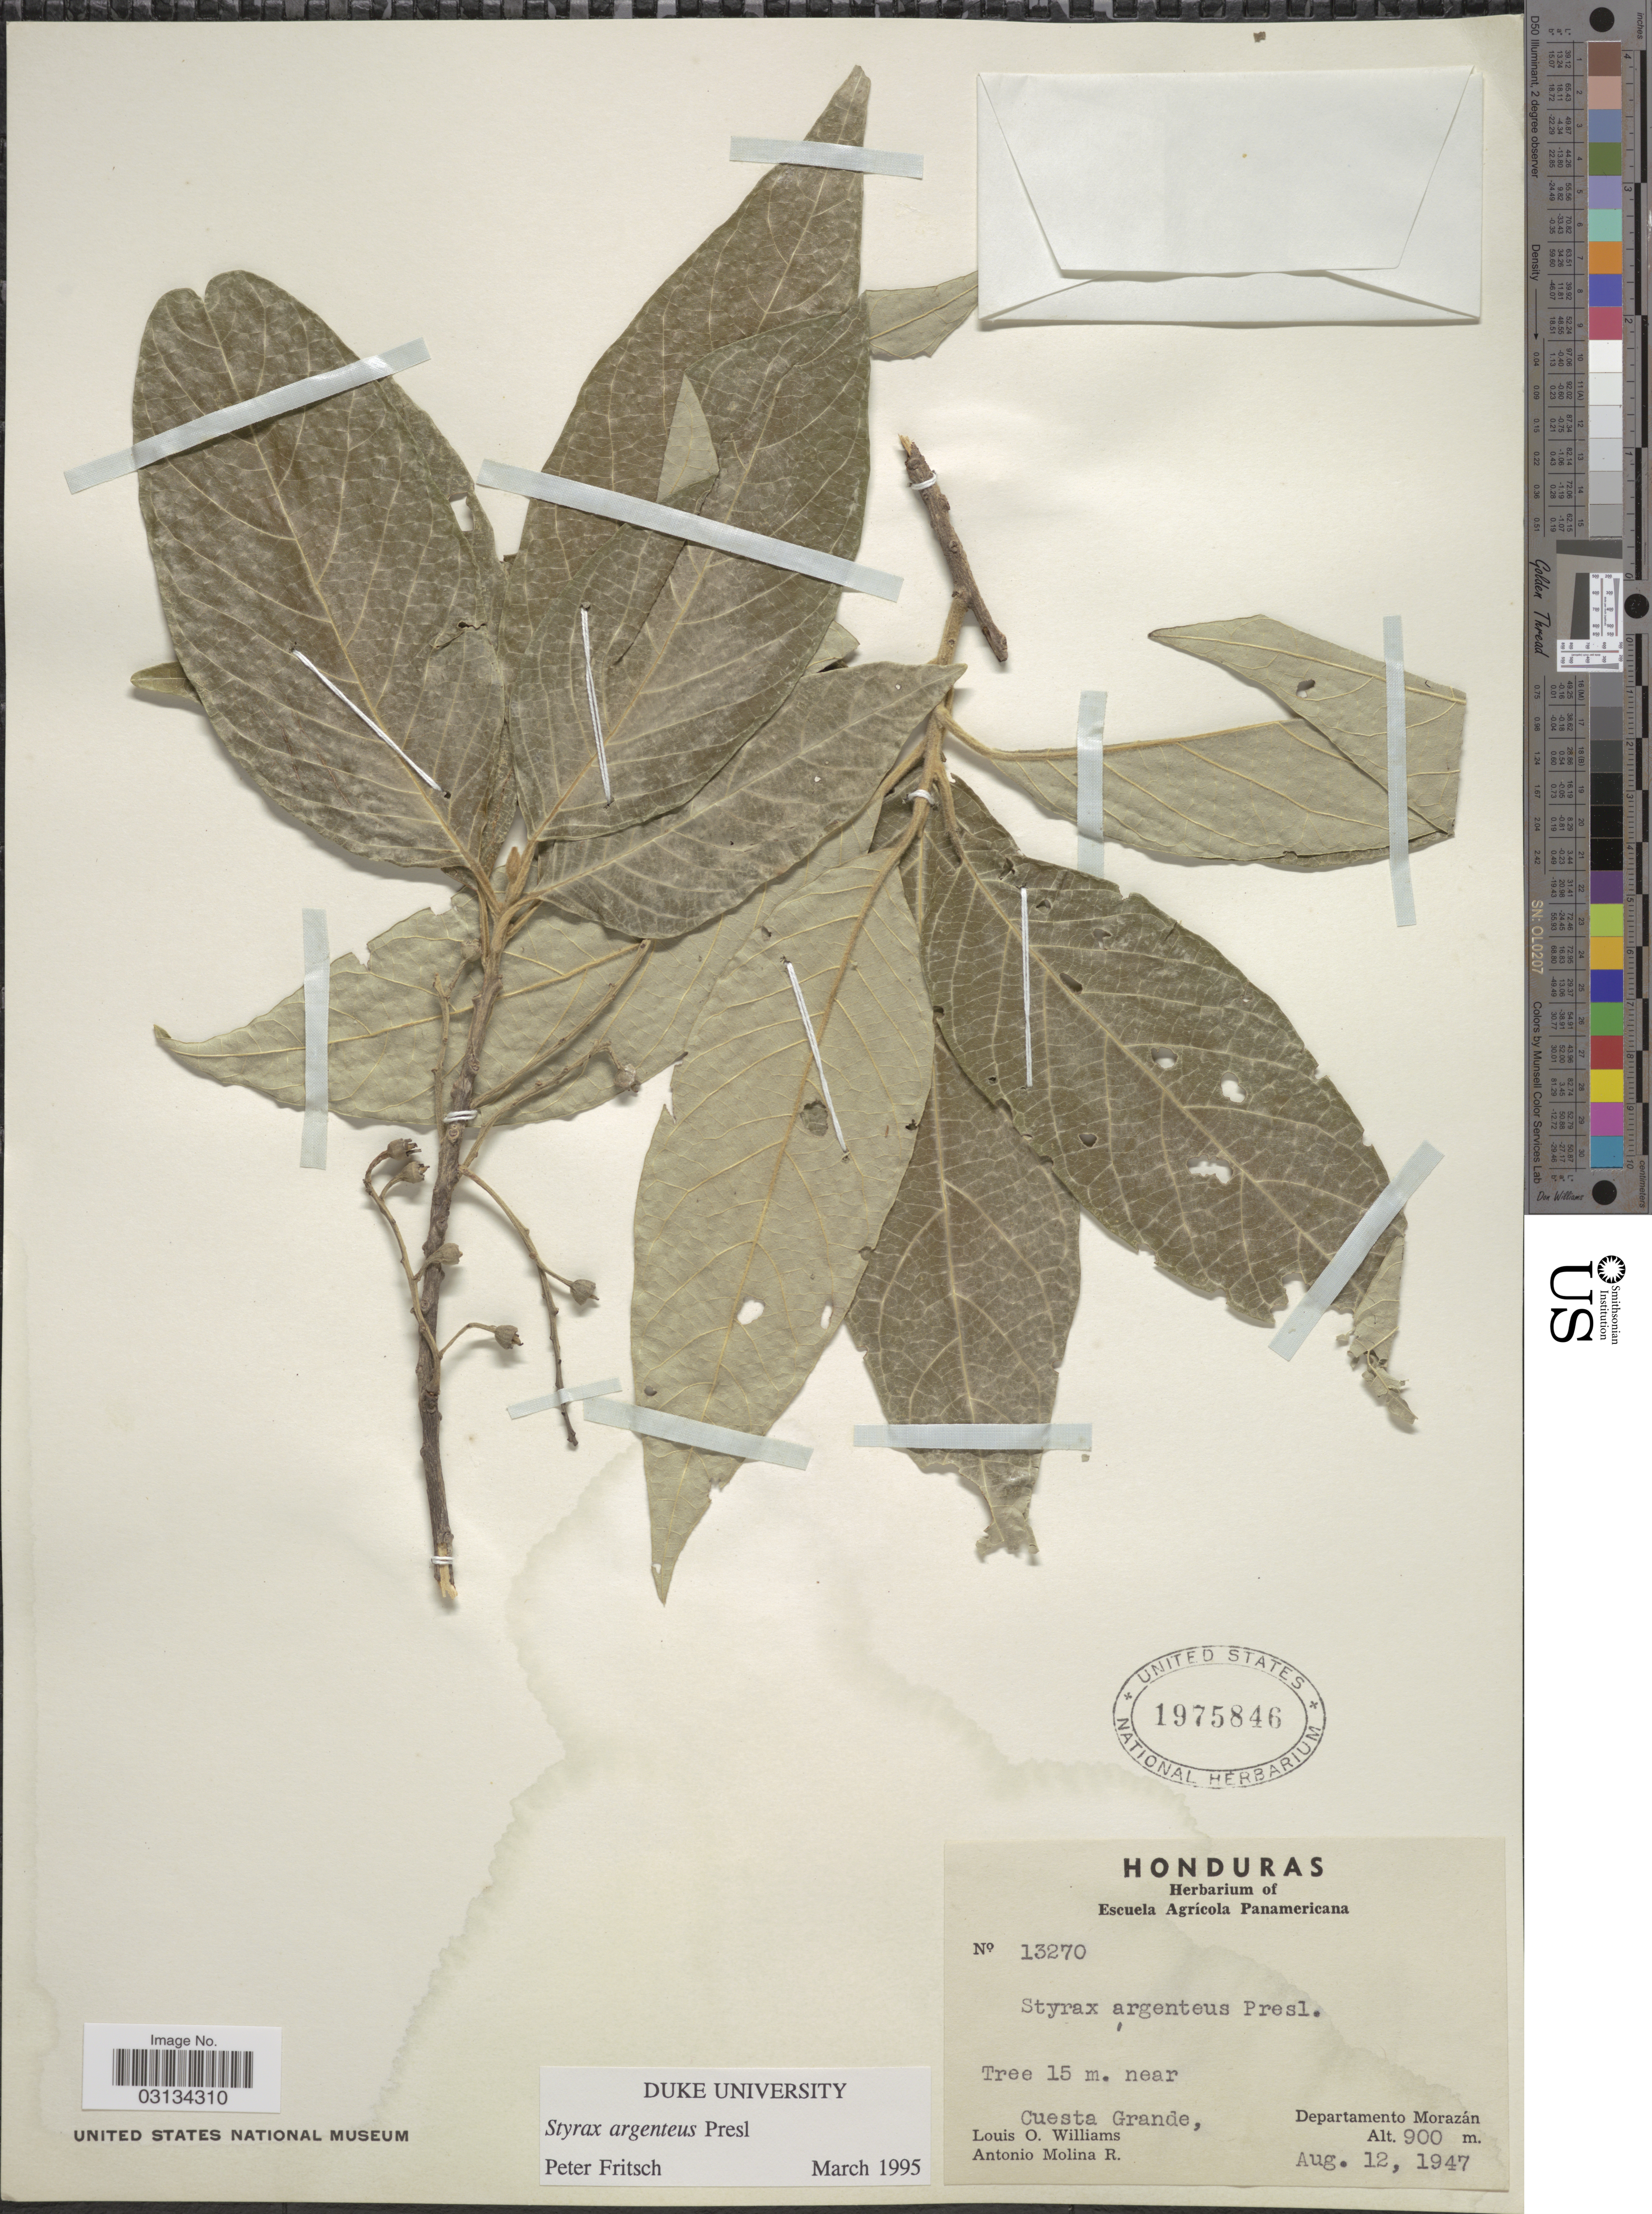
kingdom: Plantae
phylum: Tracheophyta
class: Magnoliopsida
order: Ericales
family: Styracaceae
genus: Styrax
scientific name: Styrax argenteus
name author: C. Presl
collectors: L. O. Williams & A. Molina R.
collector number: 13270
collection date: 1947-08-12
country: Honduras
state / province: Fco. Morazán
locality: Near Cuesta Grande, Departamento Morazán.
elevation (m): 900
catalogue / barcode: US 1975846